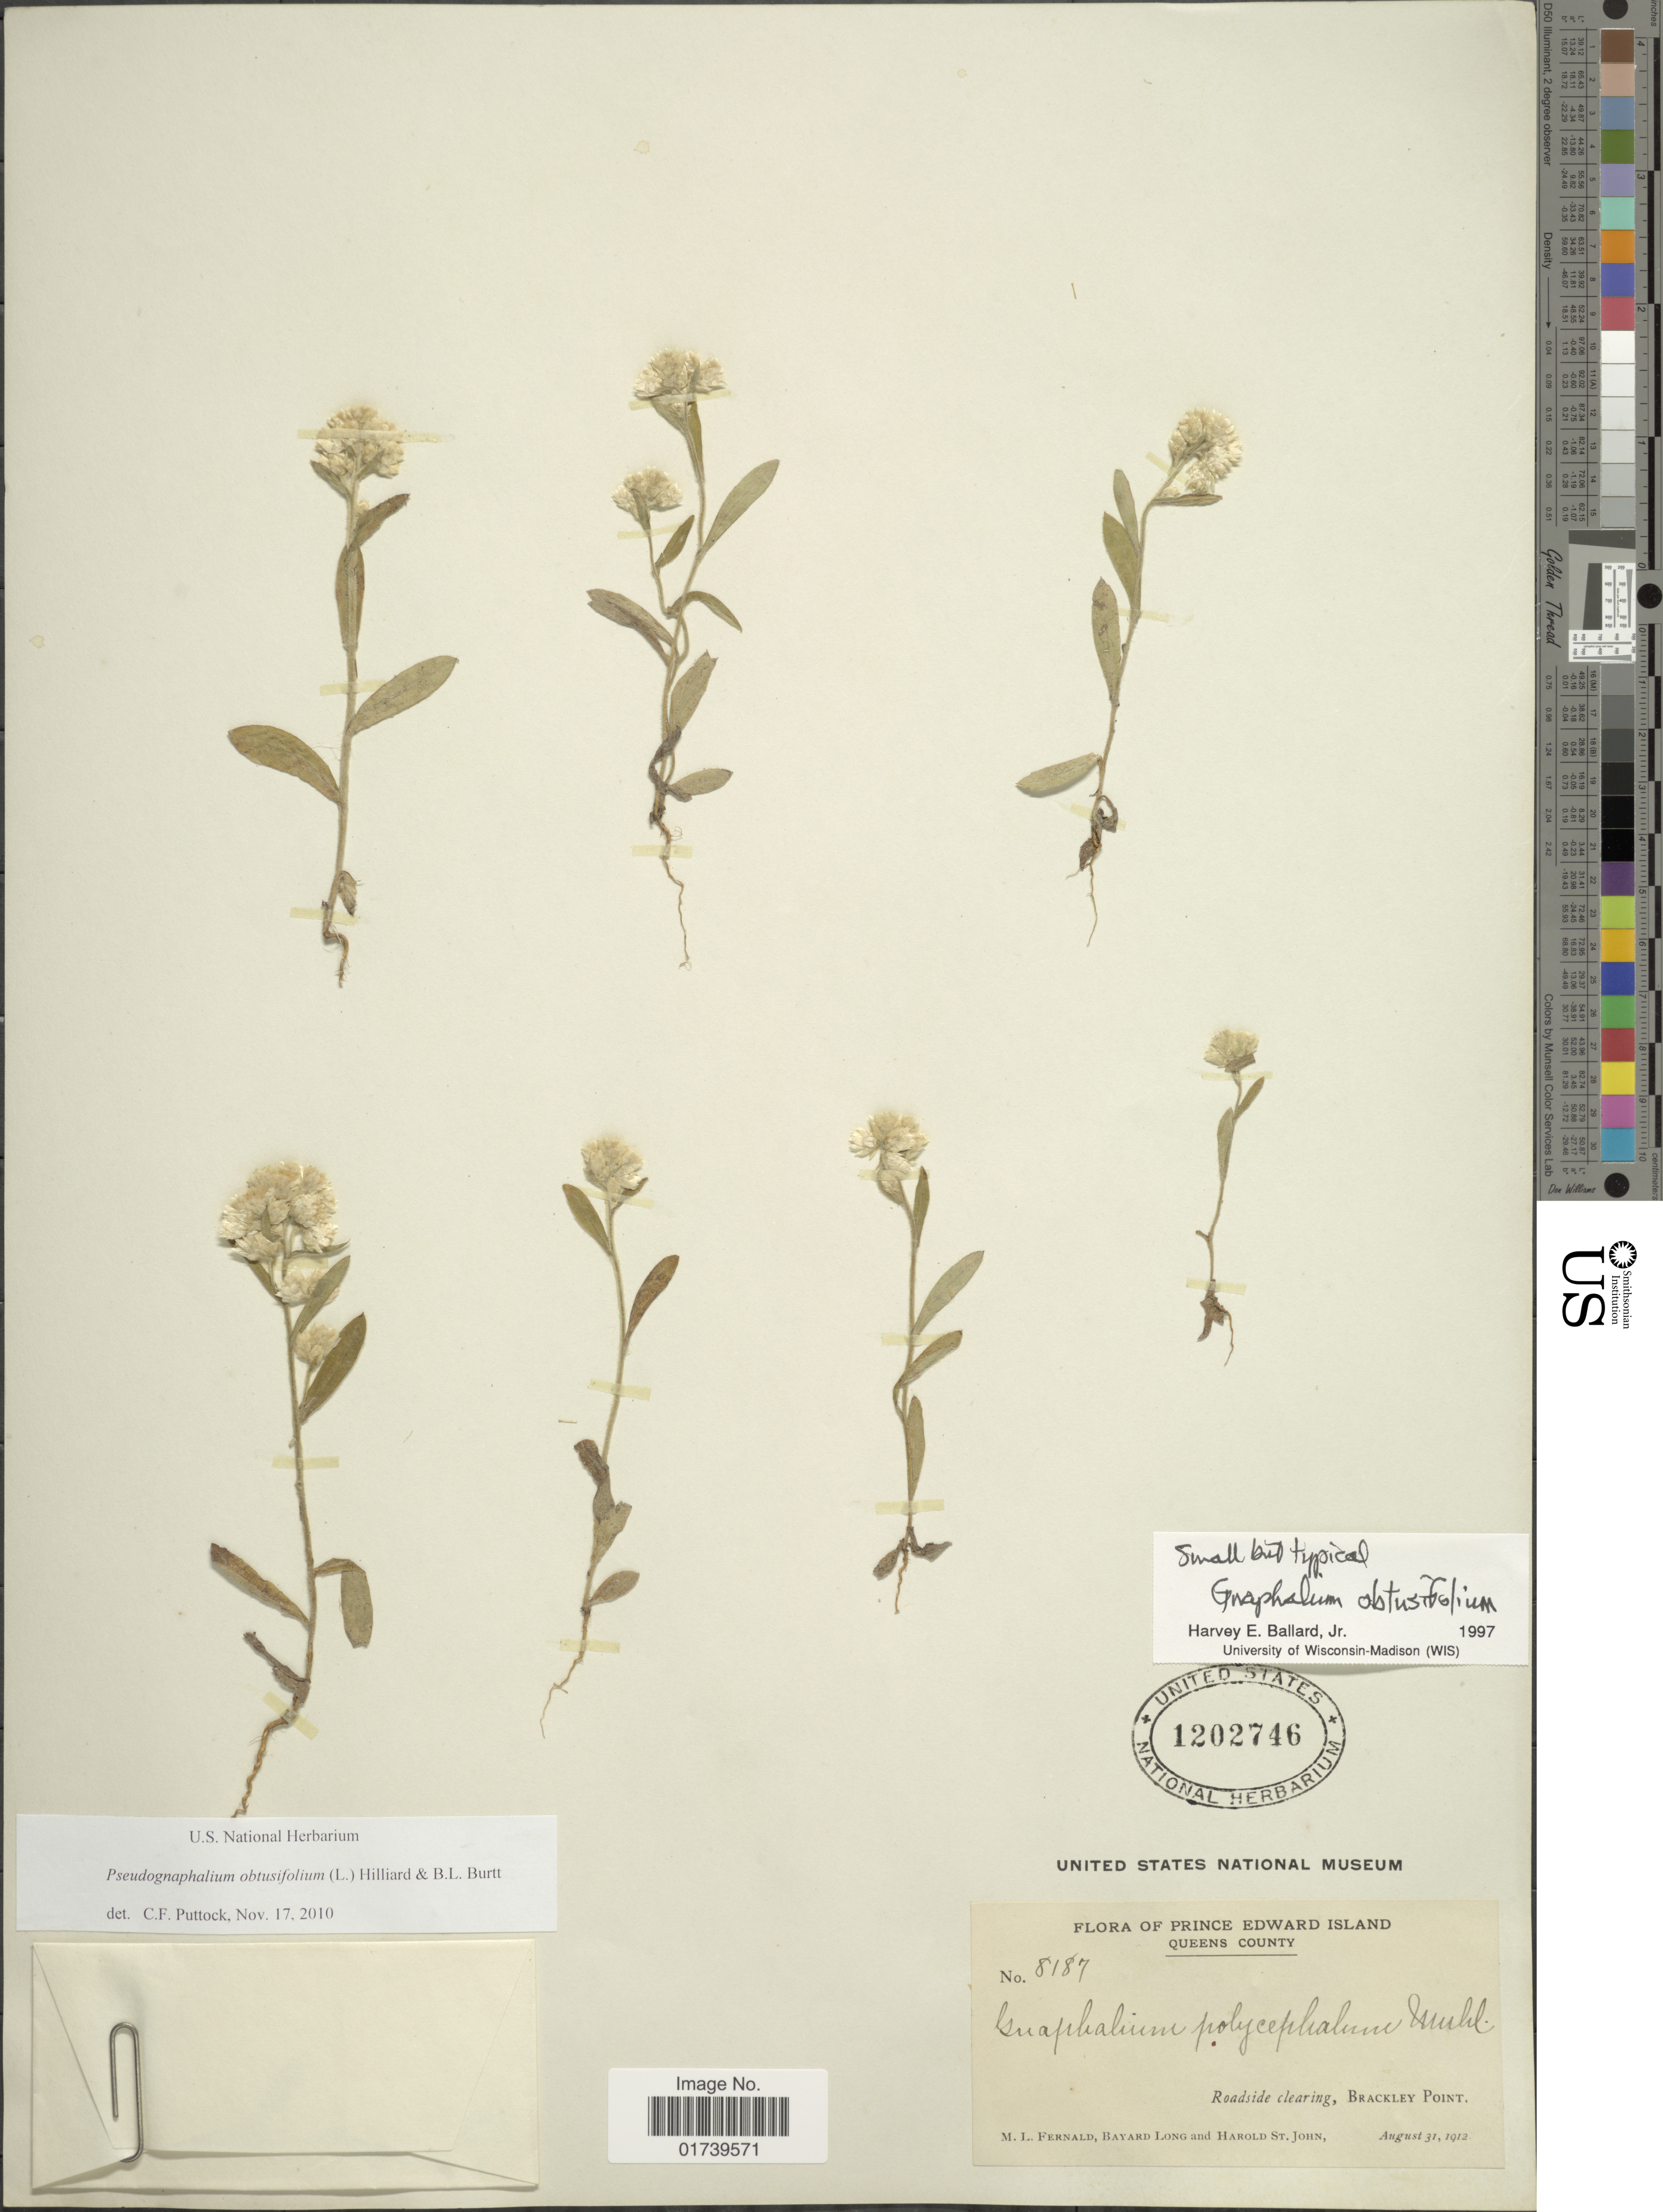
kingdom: Plantae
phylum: Tracheophyta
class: Magnoliopsida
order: Asterales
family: Asteraceae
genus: Pseudognaphalium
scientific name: Pseudognaphalium obtusifolium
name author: (L.) Hilliard & B.L. Burtt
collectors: M. L. Fernald, B. Long & H. St. John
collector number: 8187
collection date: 1912-08-31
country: Canada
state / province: Prince Edward Island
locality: Queens County, Roadside clearing, Brackley Point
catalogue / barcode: US 1202746